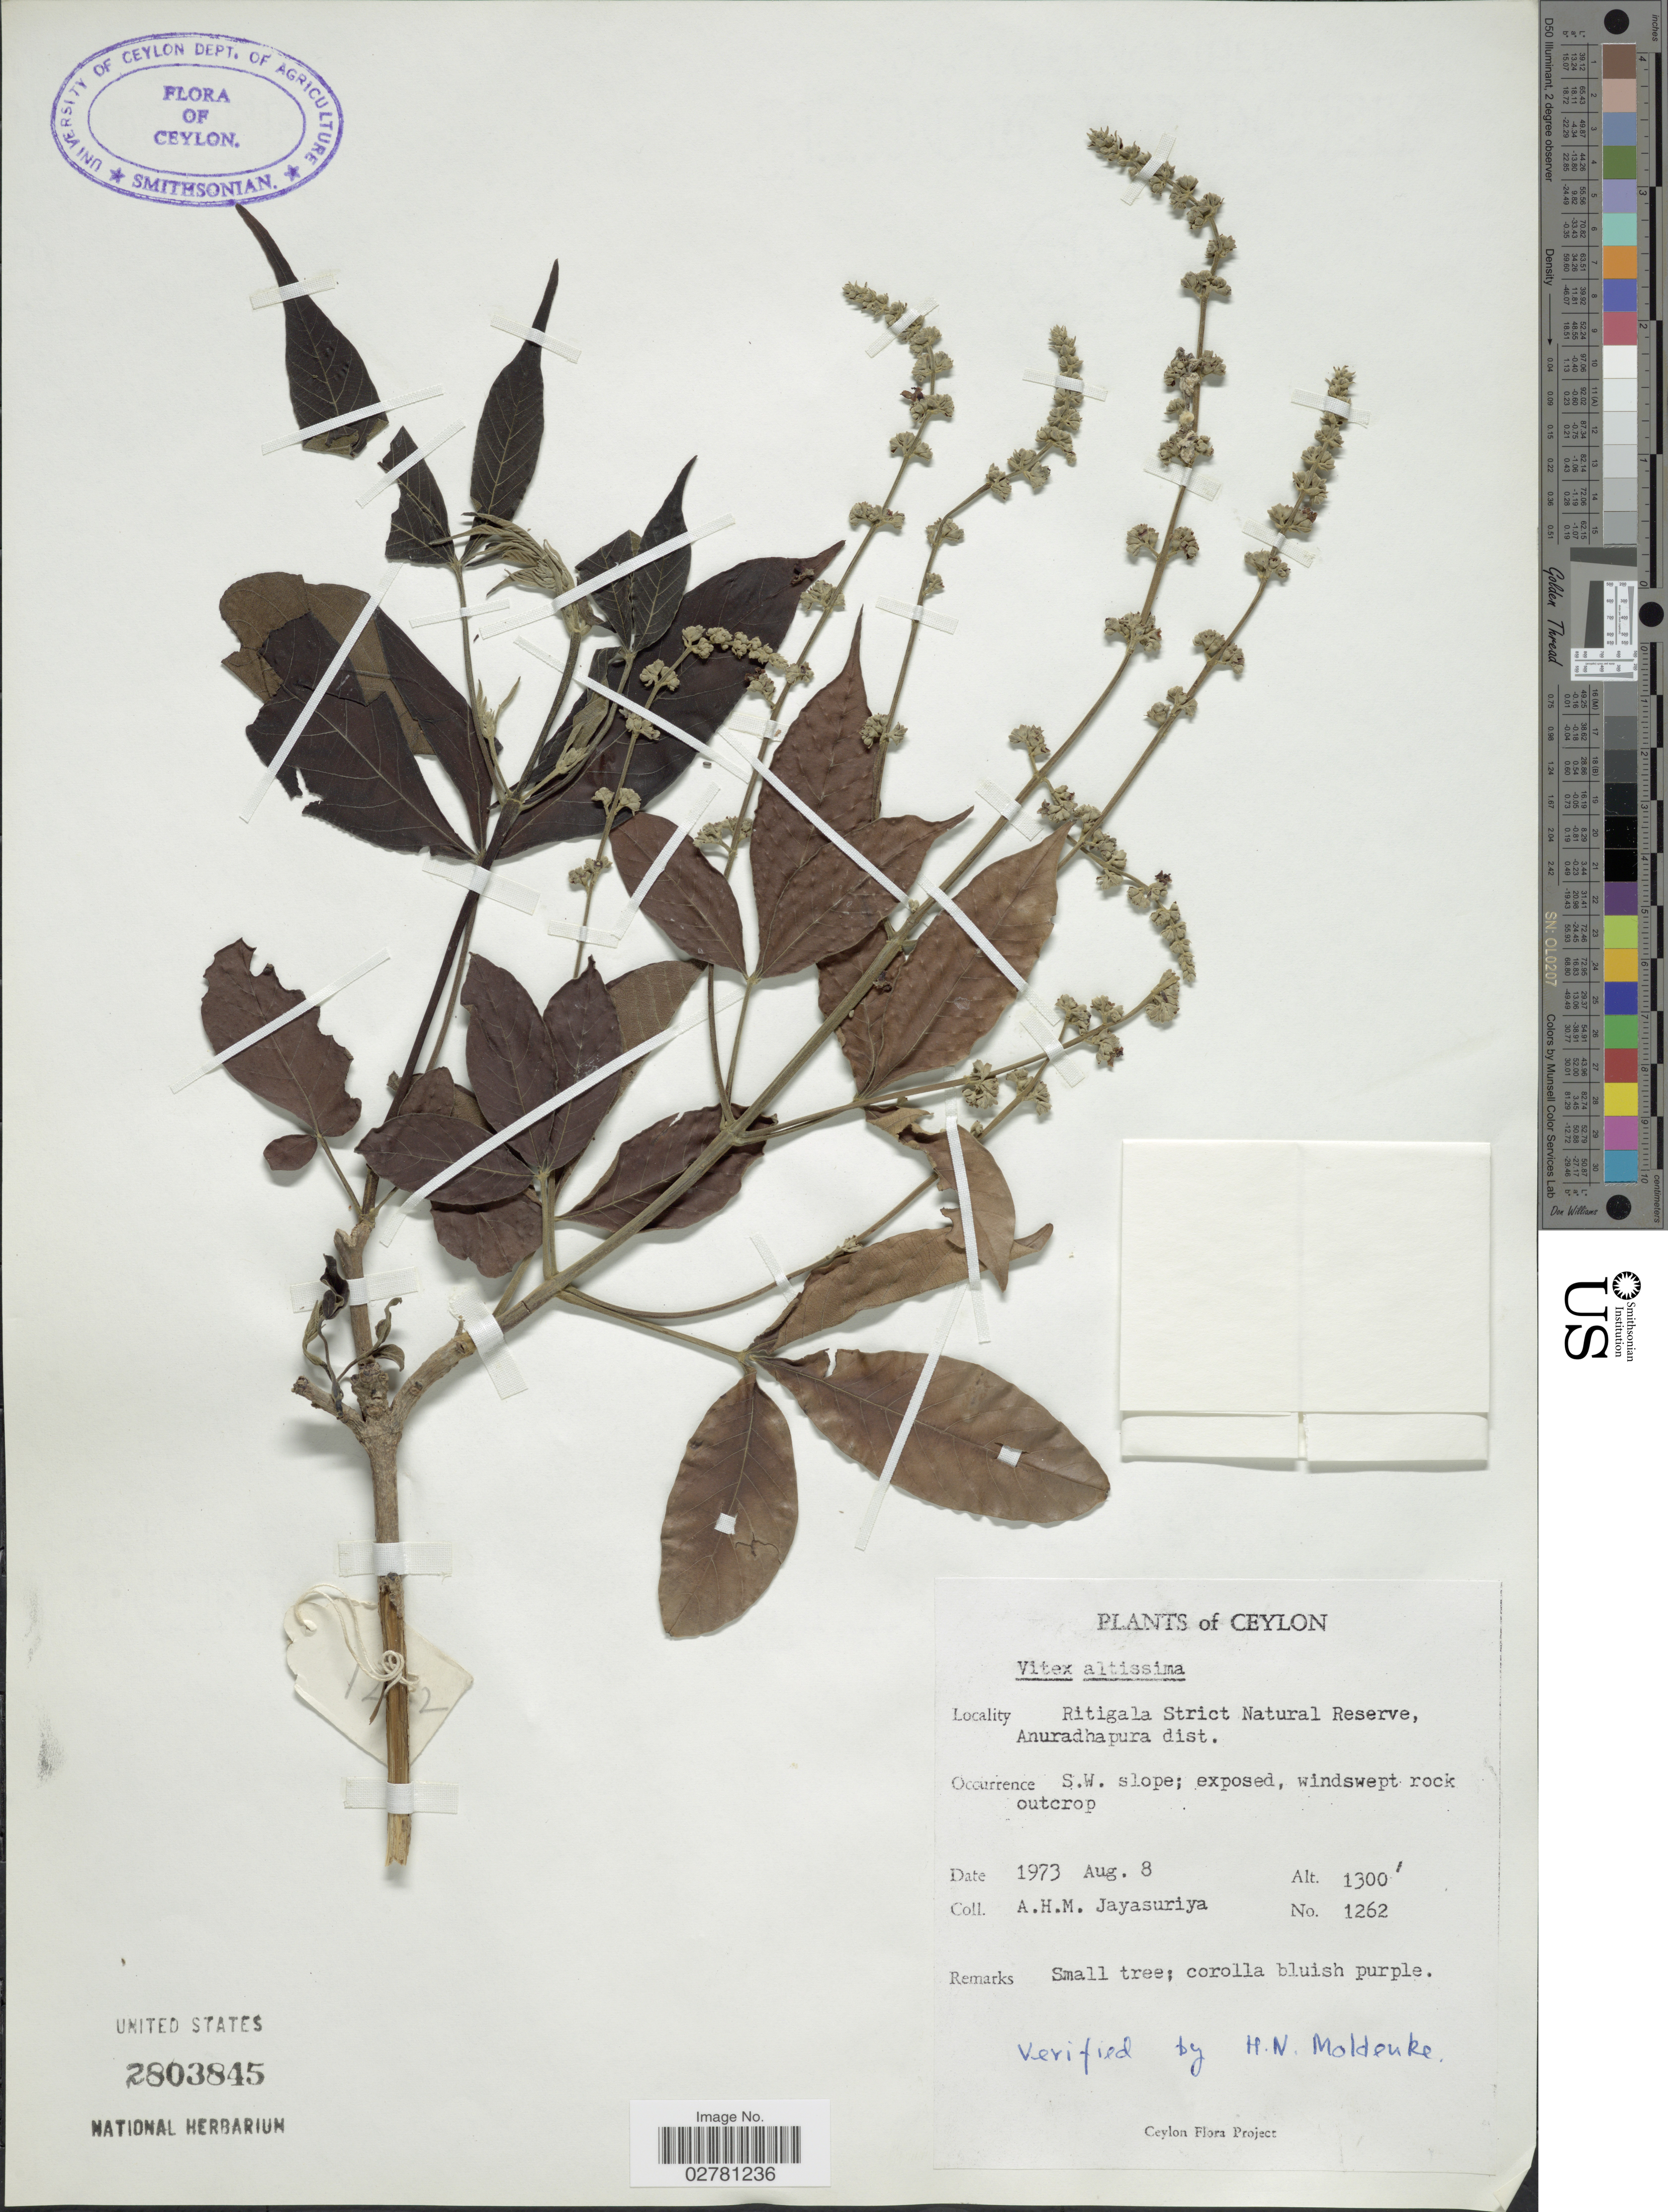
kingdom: Plantae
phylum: Tracheophyta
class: Magnoliopsida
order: Lamiales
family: Lamiaceae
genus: Vitex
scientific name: Vitex altissima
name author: L. f.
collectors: A. H. Jayasuriya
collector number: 1262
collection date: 1973-08-08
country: Sri Lanka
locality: Ceylon. Ritigala Strict Natural Reserve, Anuradhapura dist. S.W. slope.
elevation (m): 396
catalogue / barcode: US 2803845